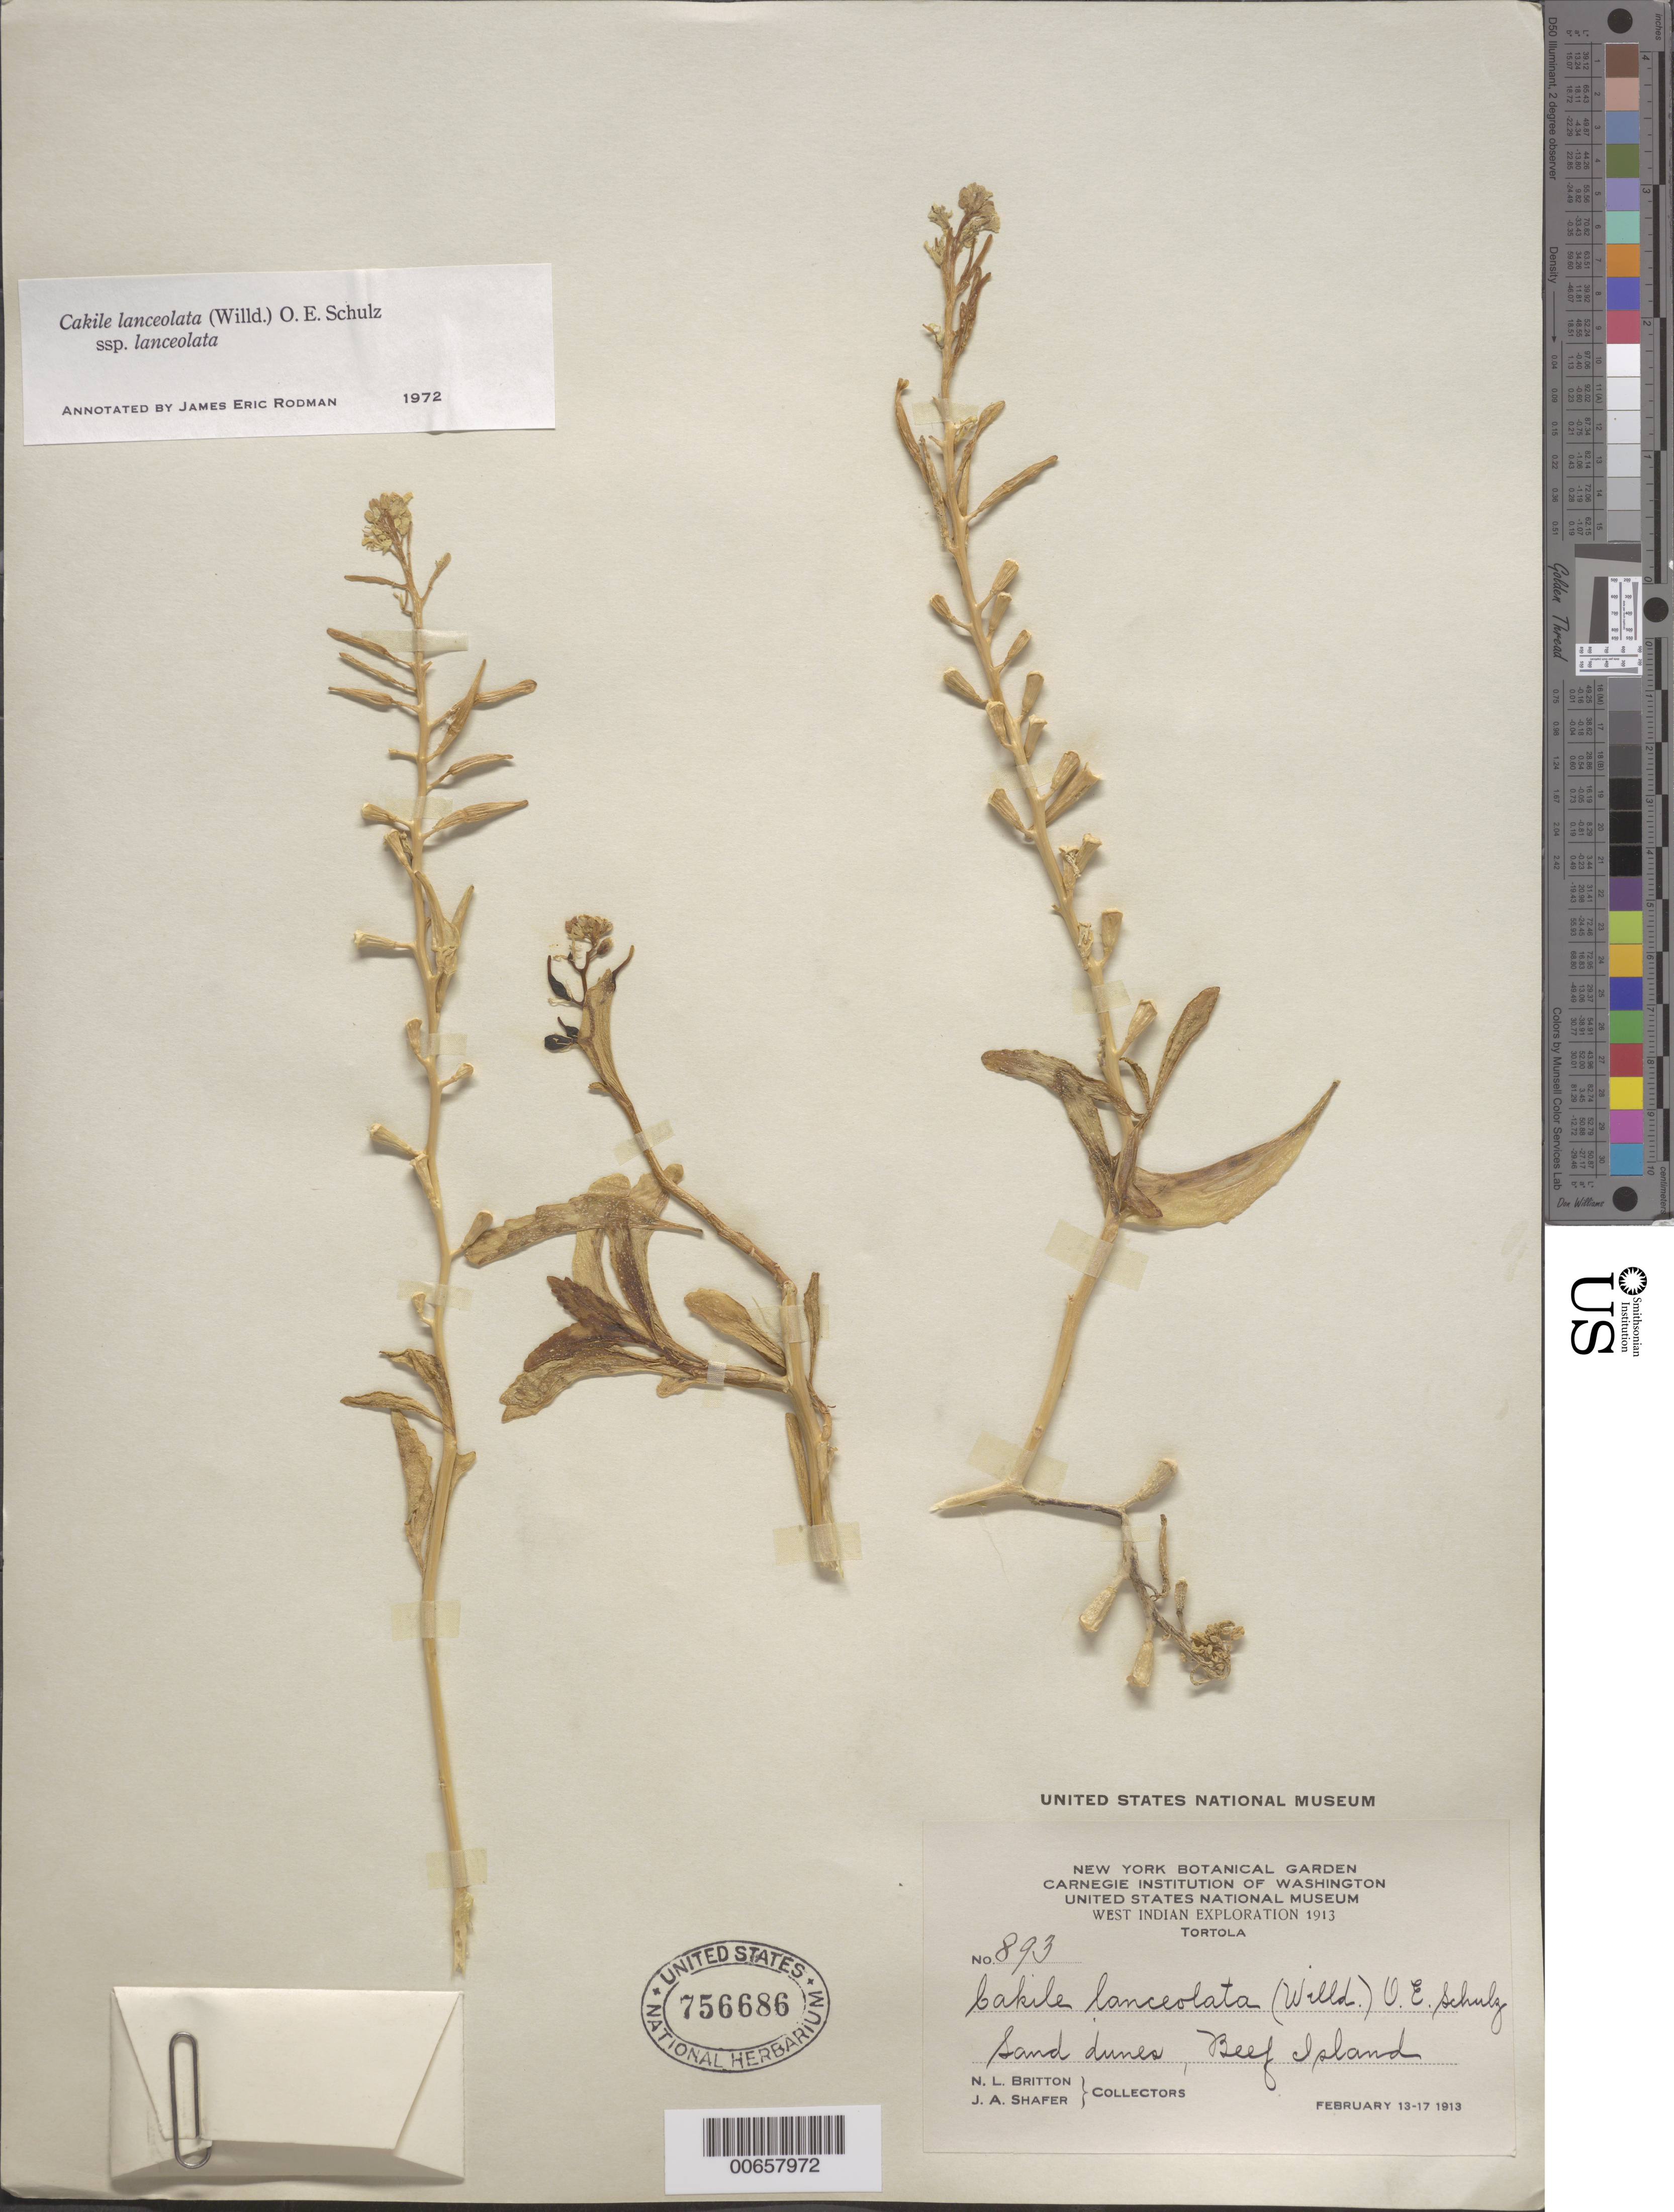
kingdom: Plantae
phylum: Tracheophyta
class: Magnoliopsida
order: Brassicales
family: Brassicaceae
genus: Cakile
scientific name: Cakile lanceolata subsp. lanceolata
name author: (Willd.) O.E. Schulz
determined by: Rodman, J. E.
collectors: N. Britton & J. A. Shafer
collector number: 893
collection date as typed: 13 Feb 1913 to 17 Feb 1913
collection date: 1913-02-13/1913-02-17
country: British Virgin Islands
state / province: Tortola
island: Beef Island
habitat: Sand dunes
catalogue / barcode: US 756686